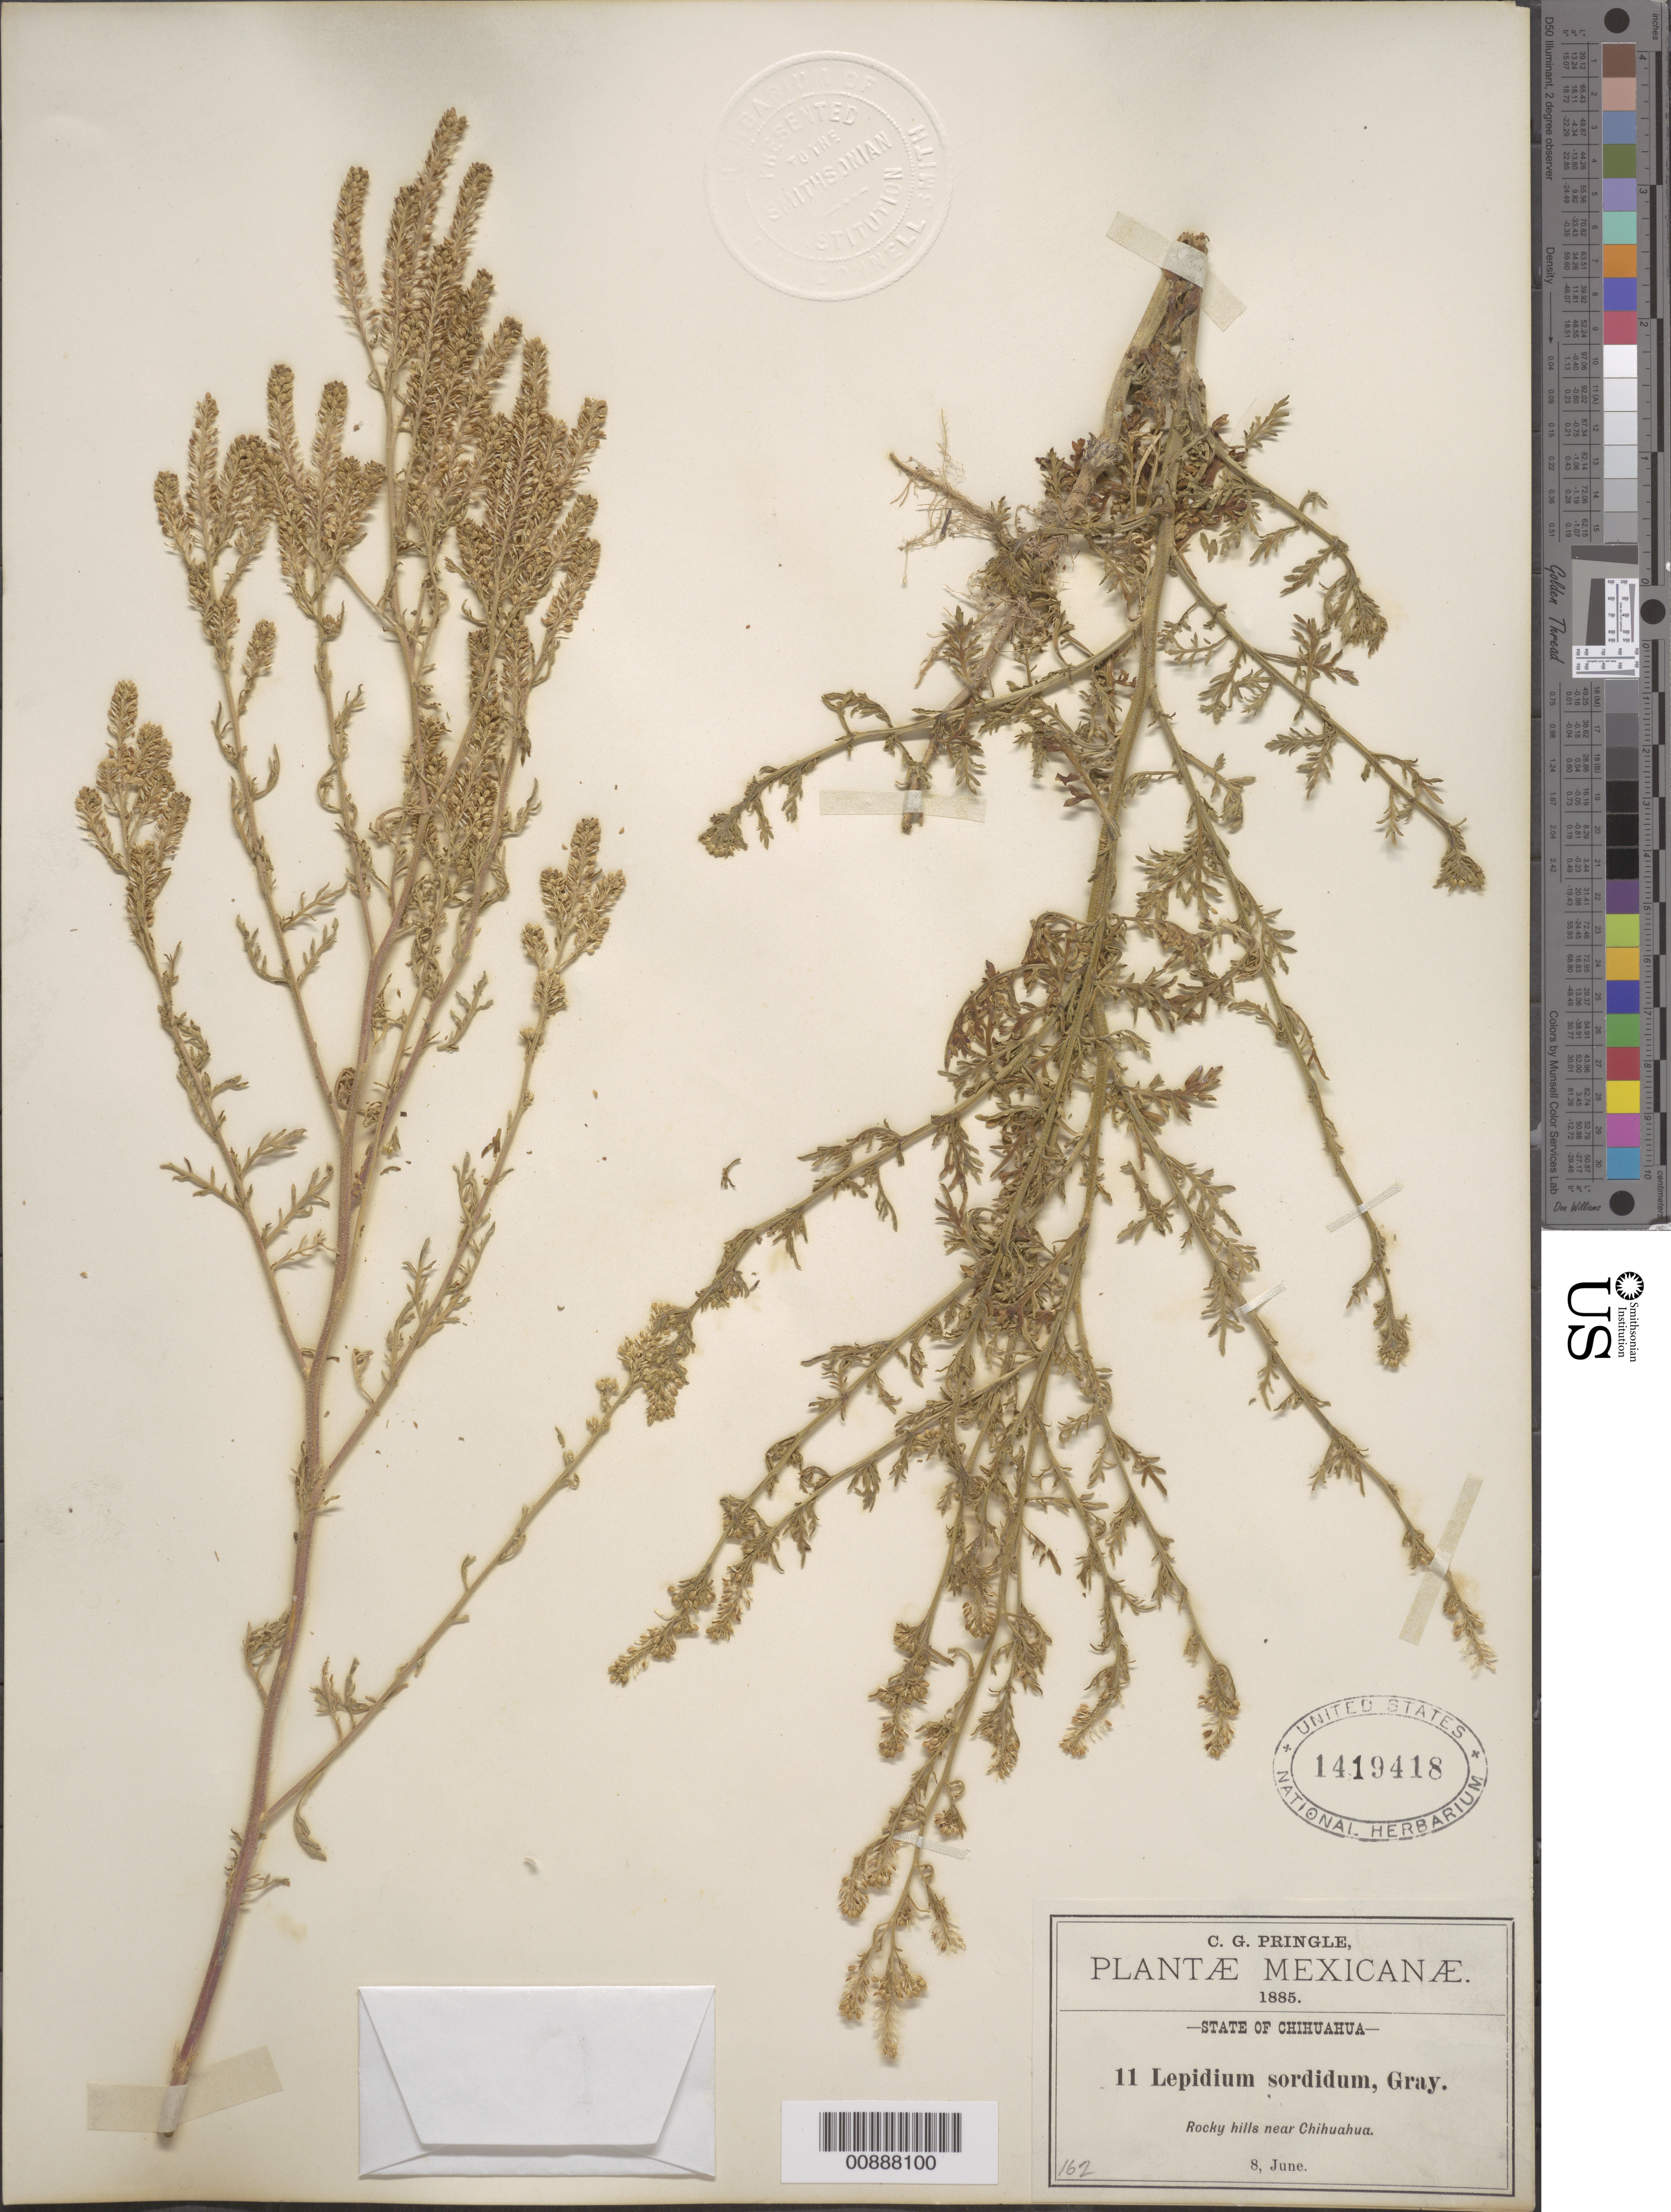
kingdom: Plantae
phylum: Tracheophyta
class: Magnoliopsida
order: Brassicales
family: Brassicaceae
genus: Lepidium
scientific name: Lepidium sordidum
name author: A. Gray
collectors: C. G. Pringle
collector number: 11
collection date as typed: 08 Jun 1885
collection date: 1885-06-08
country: Mexico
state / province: Chihuahua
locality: Near Chihuahua.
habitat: Rocky hills.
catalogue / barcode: US 1419418